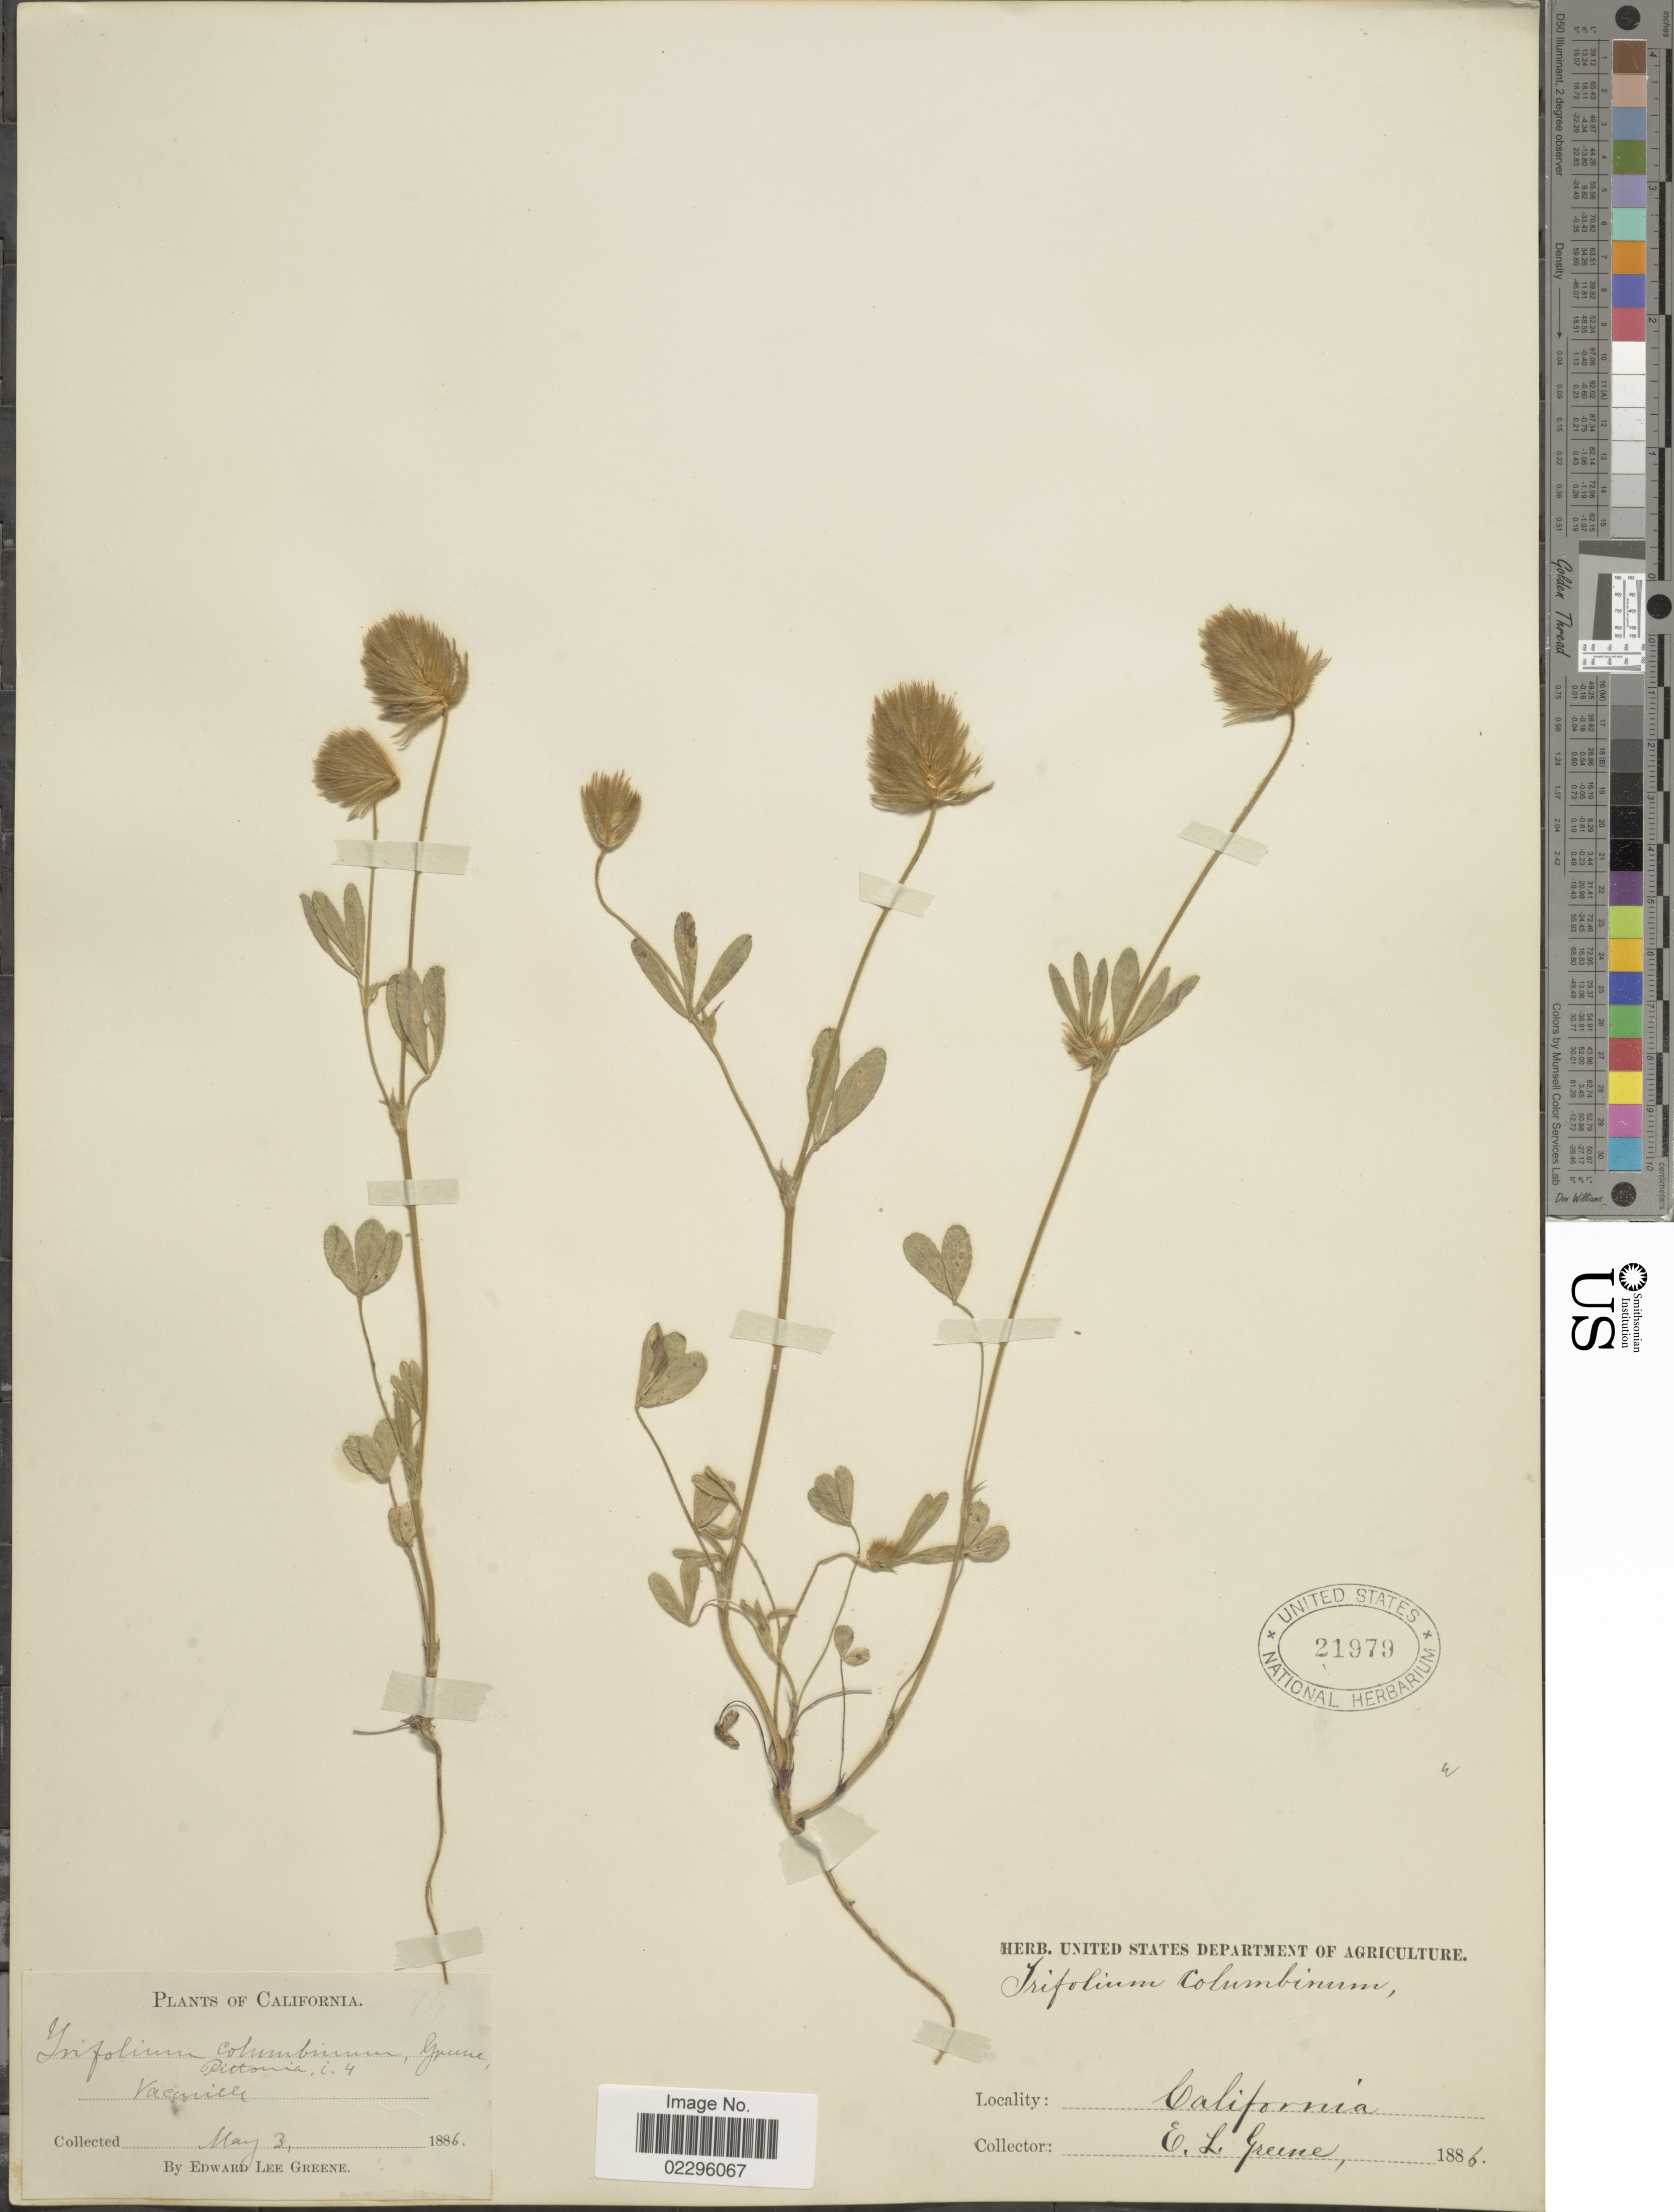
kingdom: Plantae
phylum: Tracheophyta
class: Magnoliopsida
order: Fabales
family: Fabaceae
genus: Trifolium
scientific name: Trifolium columbinum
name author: Greene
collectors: E. L. Greene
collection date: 1886-05-03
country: United States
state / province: California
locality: Vacaville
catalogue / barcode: US 21979